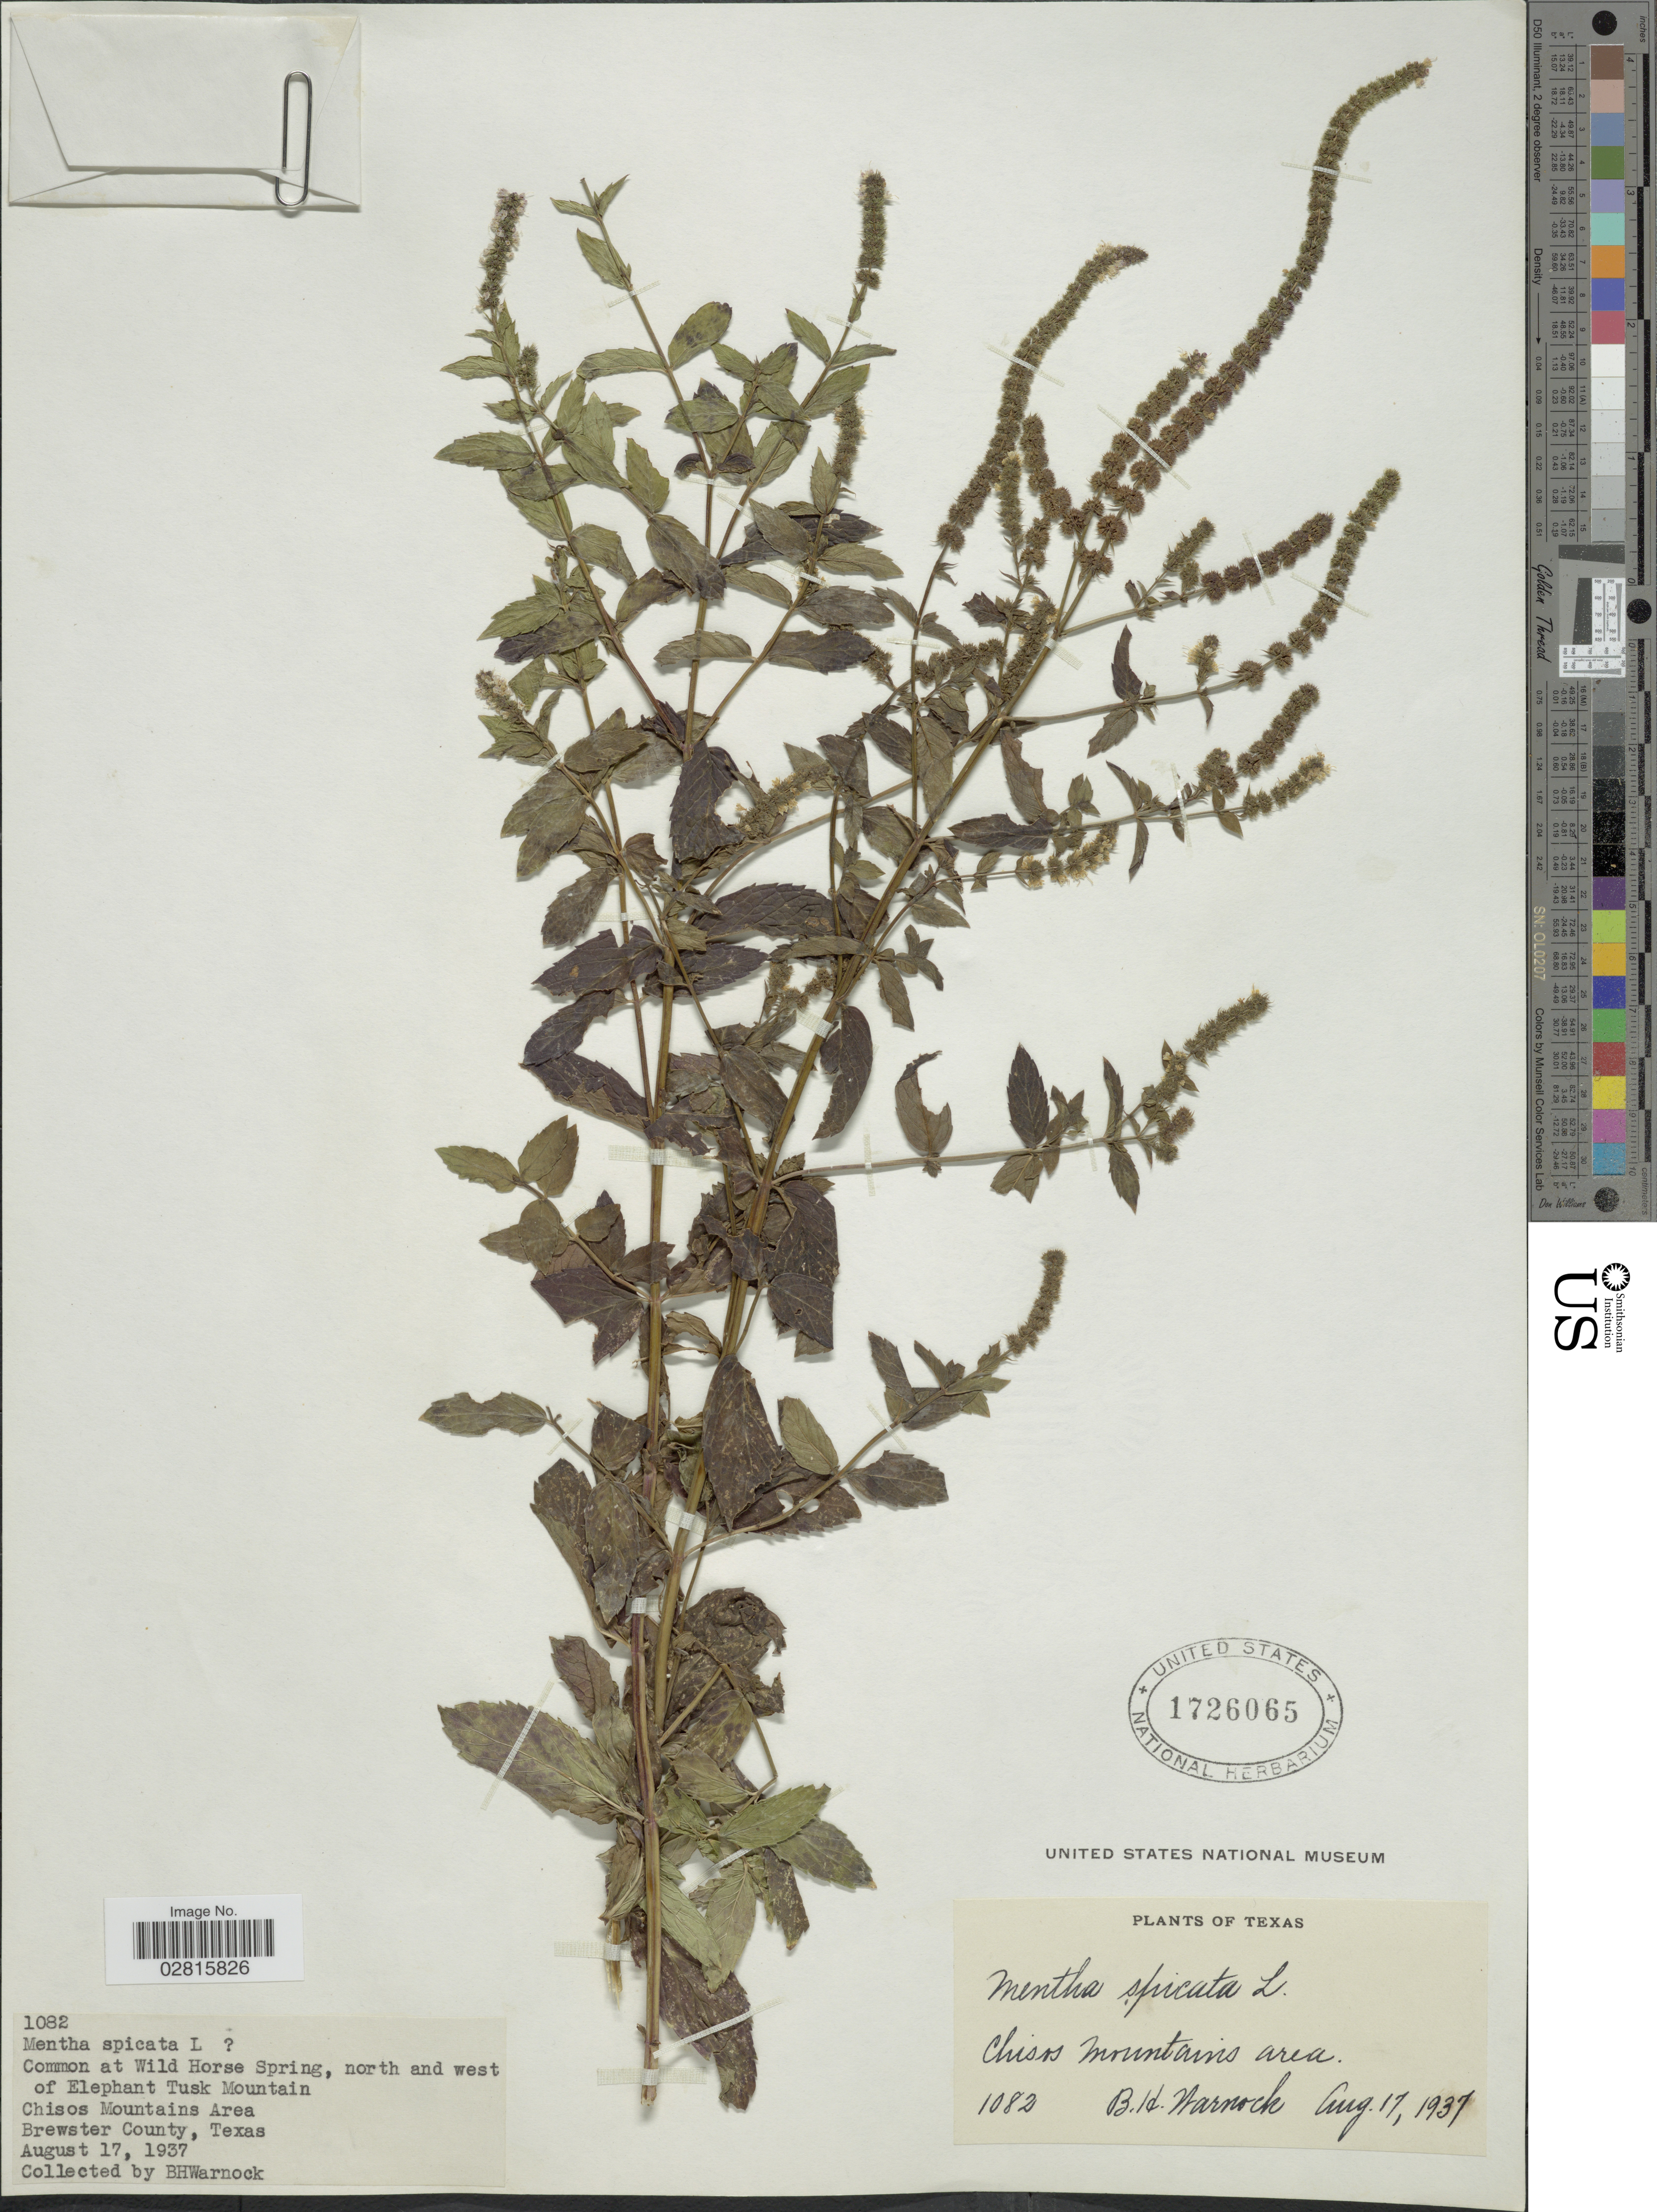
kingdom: Plantae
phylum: Tracheophyta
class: Magnoliopsida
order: Lamiales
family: Lamiaceae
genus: Mentha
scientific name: Mentha spicata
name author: L.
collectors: B. H. Warnock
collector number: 1082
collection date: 1937-08-17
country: United States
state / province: Texas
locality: Common at Wild Horse Spring, north and west of Elephant Tusk Mountain. Chisos Mountains Area. Brewster County.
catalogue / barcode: US 1726065